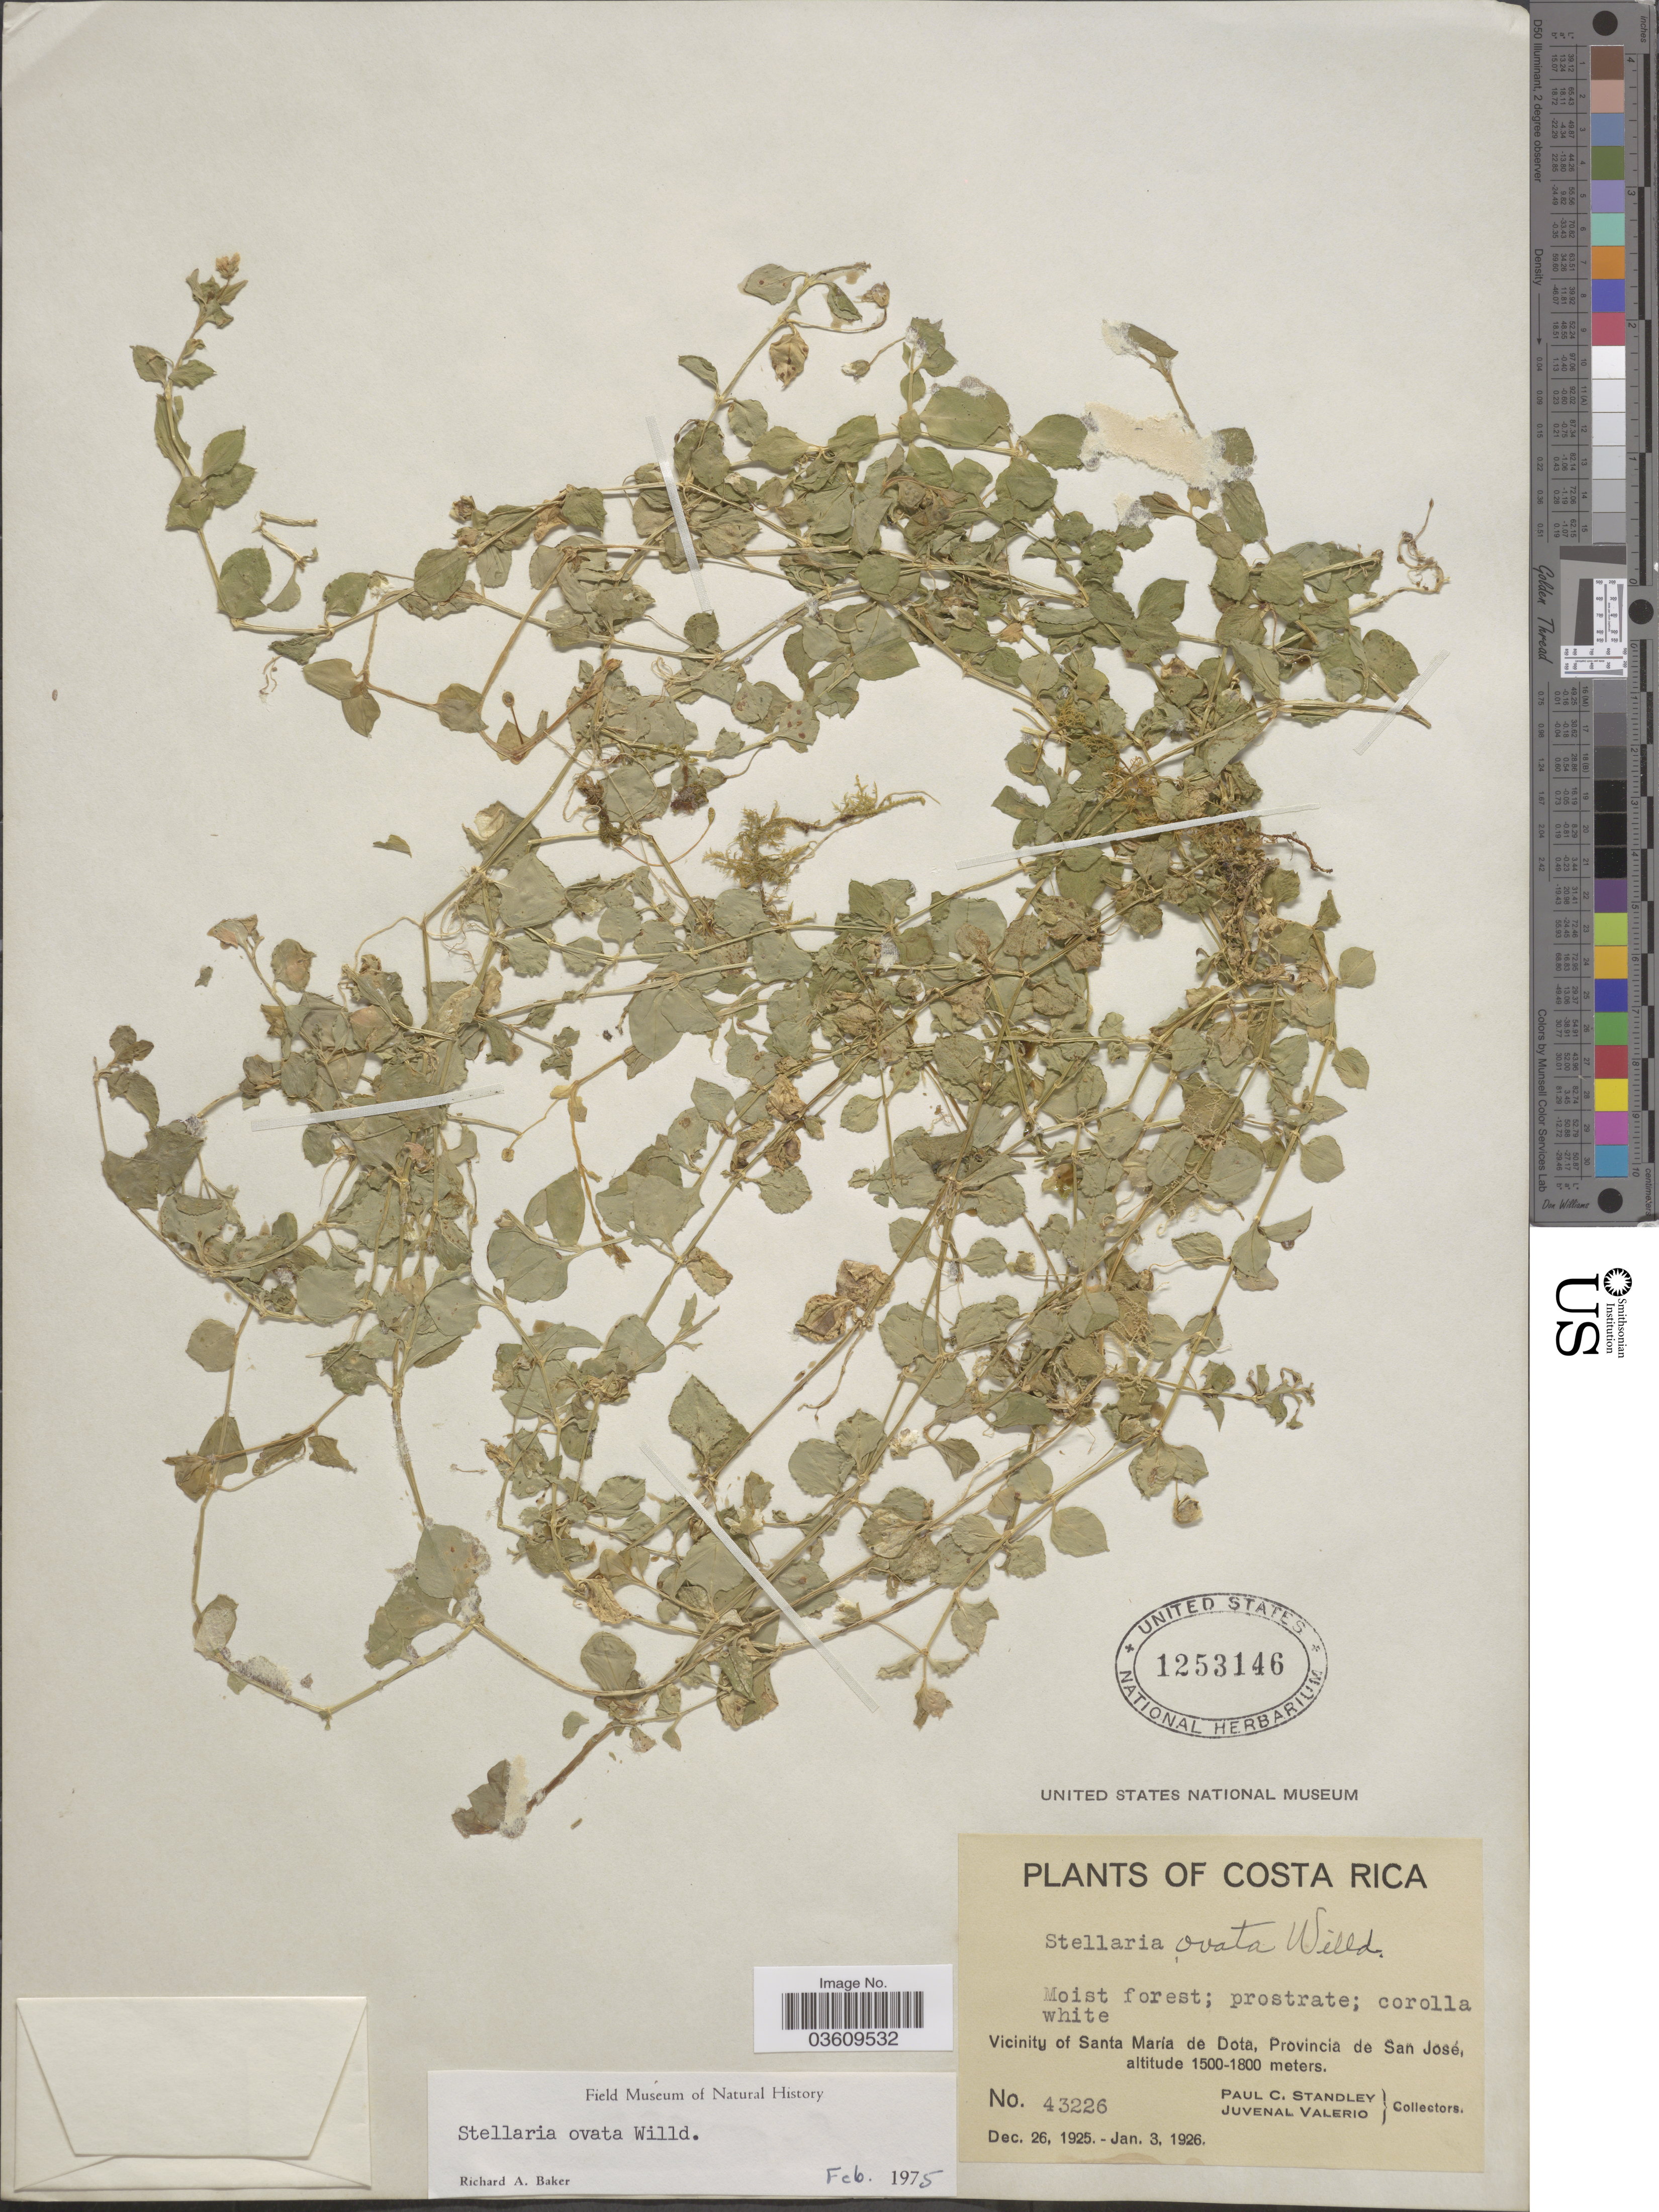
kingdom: Plantae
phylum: Tracheophyta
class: Magnoliopsida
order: Caryophyllales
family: Caryophyllaceae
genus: Stellaria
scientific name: Stellaria ovata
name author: Willd.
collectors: P. C. Standley & J. Valerio R.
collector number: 43226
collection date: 1925-12-26/1926-01-03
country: Costa Rica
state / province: San José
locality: Vicinity of Santa María de Dota.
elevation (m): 1500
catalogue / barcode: US 1253146